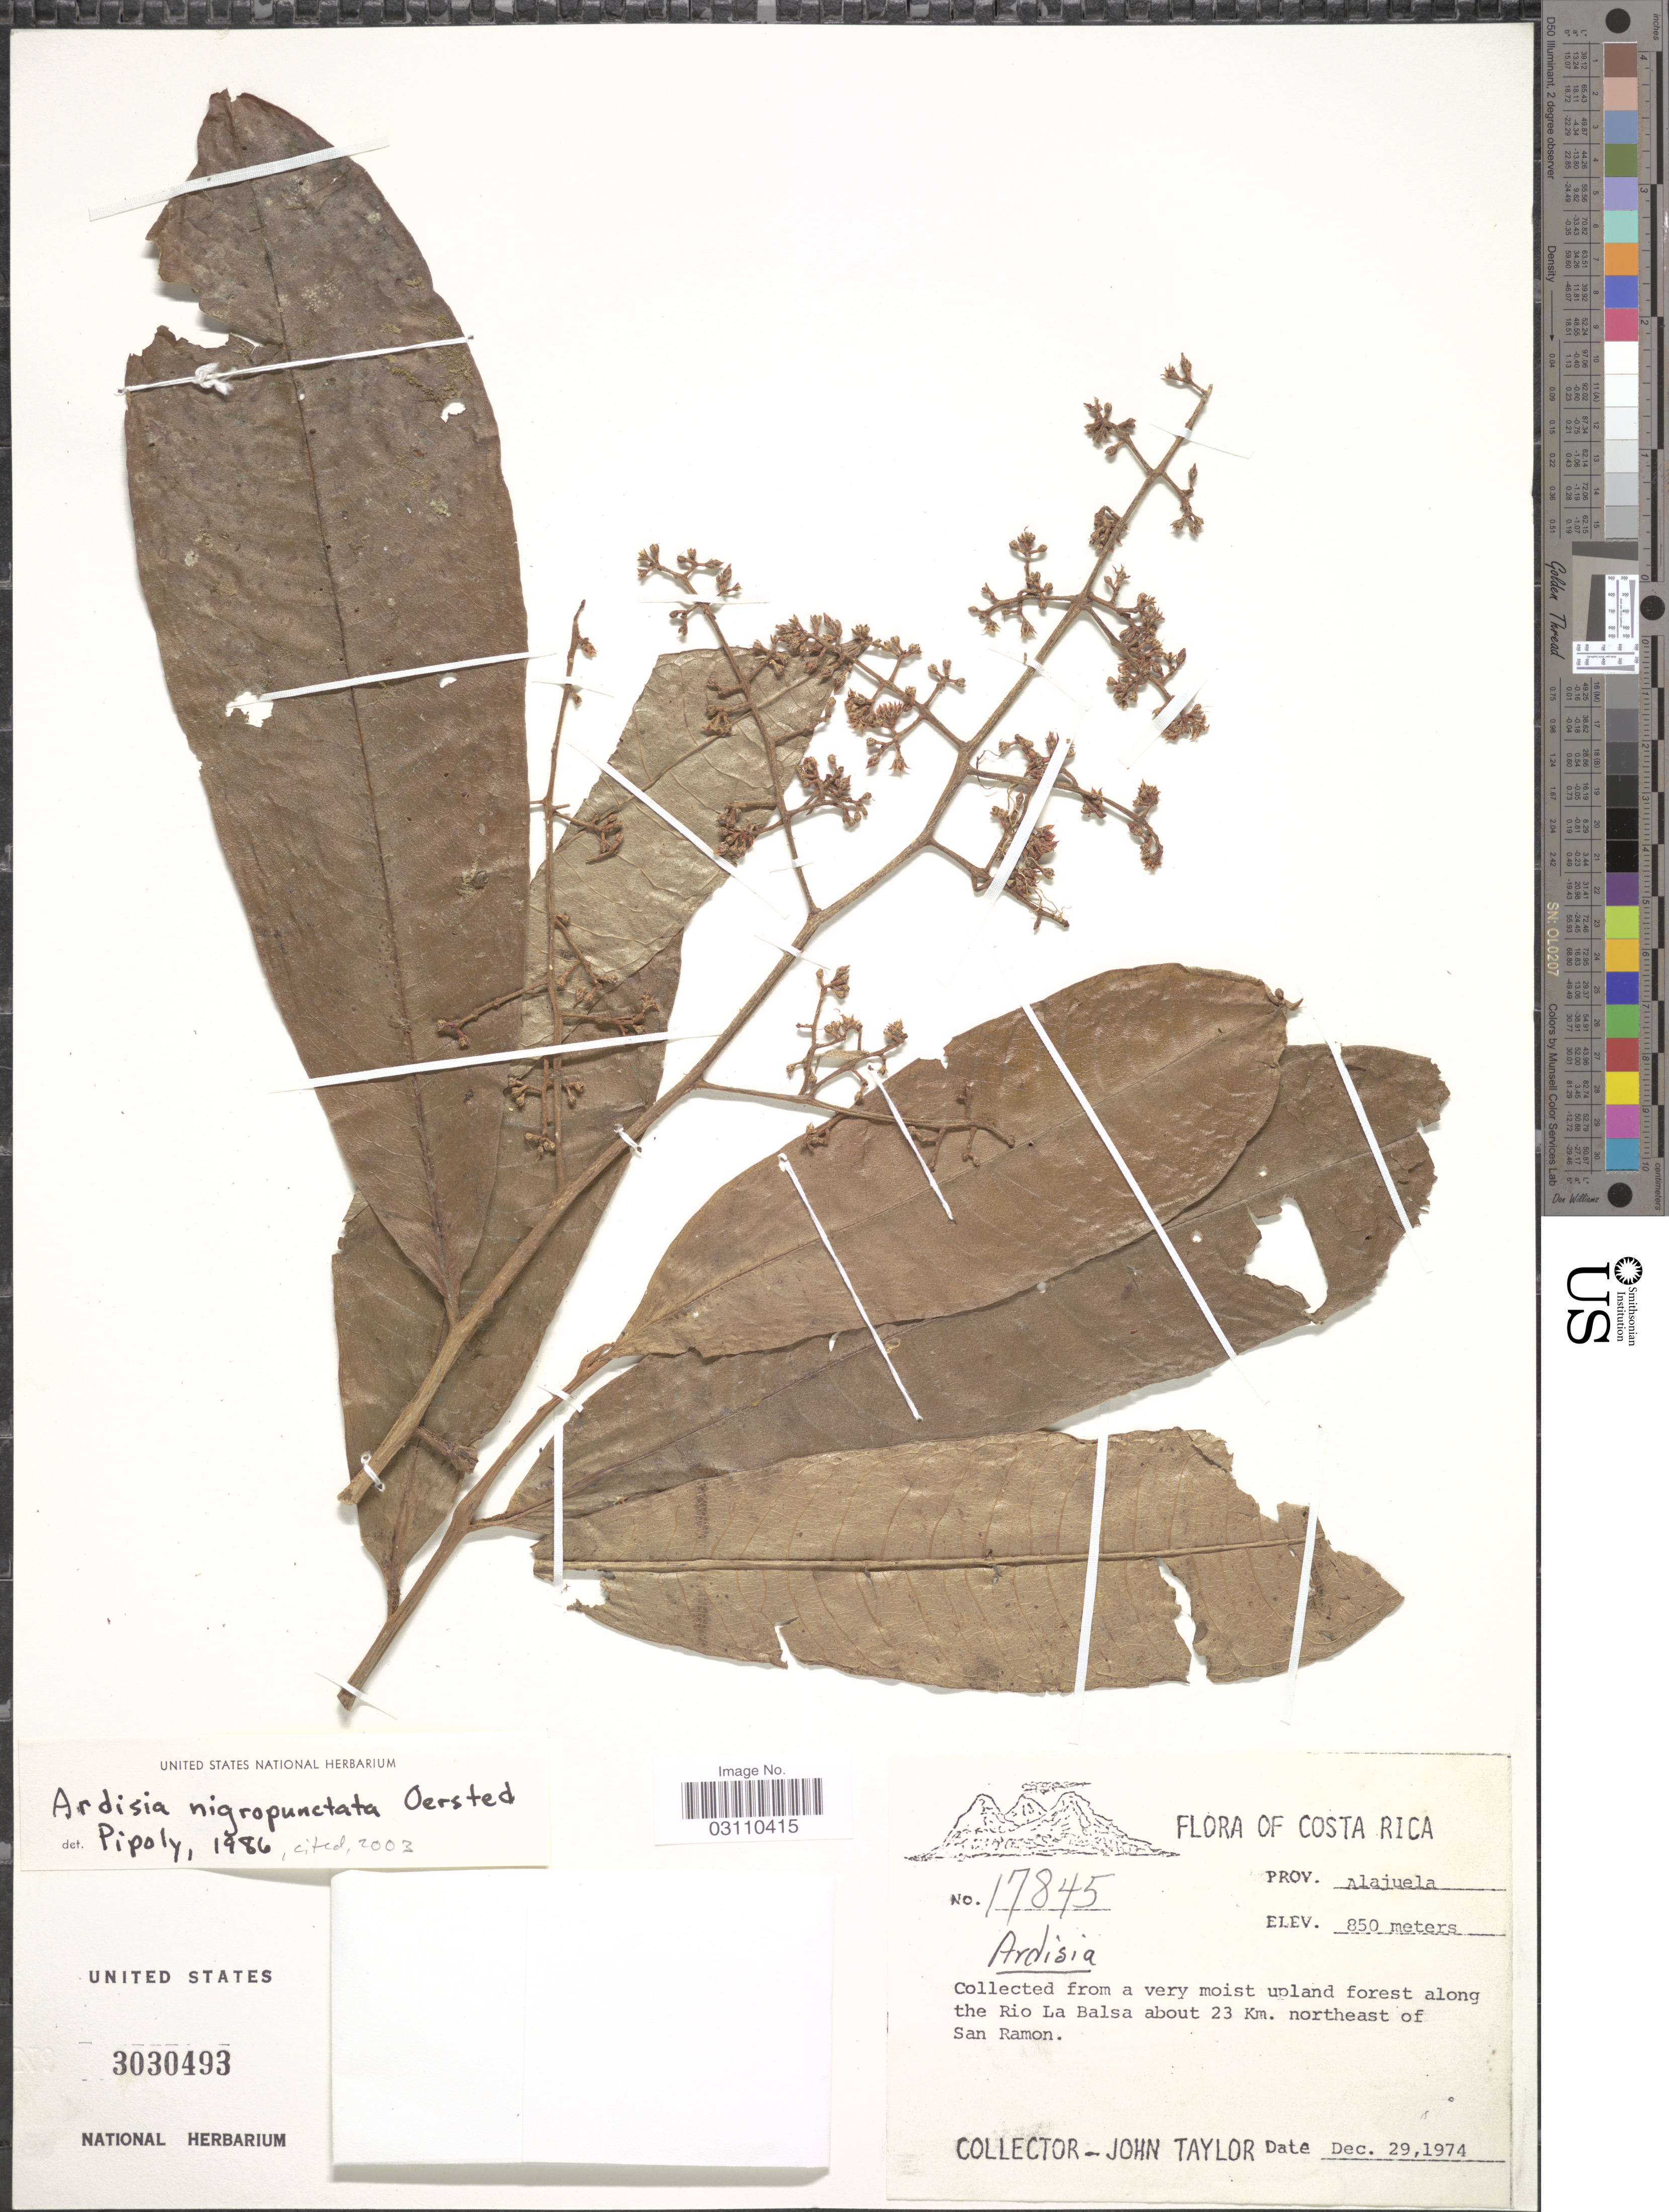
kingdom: Plantae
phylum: Tracheophyta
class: Magnoliopsida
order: Ericales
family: Primulaceae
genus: Ardisia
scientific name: Ardisia nigropunctata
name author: Oerst.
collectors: J. Taylor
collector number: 17845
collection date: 1974-12-29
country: Costa Rica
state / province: Alajuela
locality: Along the Rio La Balsa about 23 Km. northeast of San Ramon.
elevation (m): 850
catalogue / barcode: US 3030493